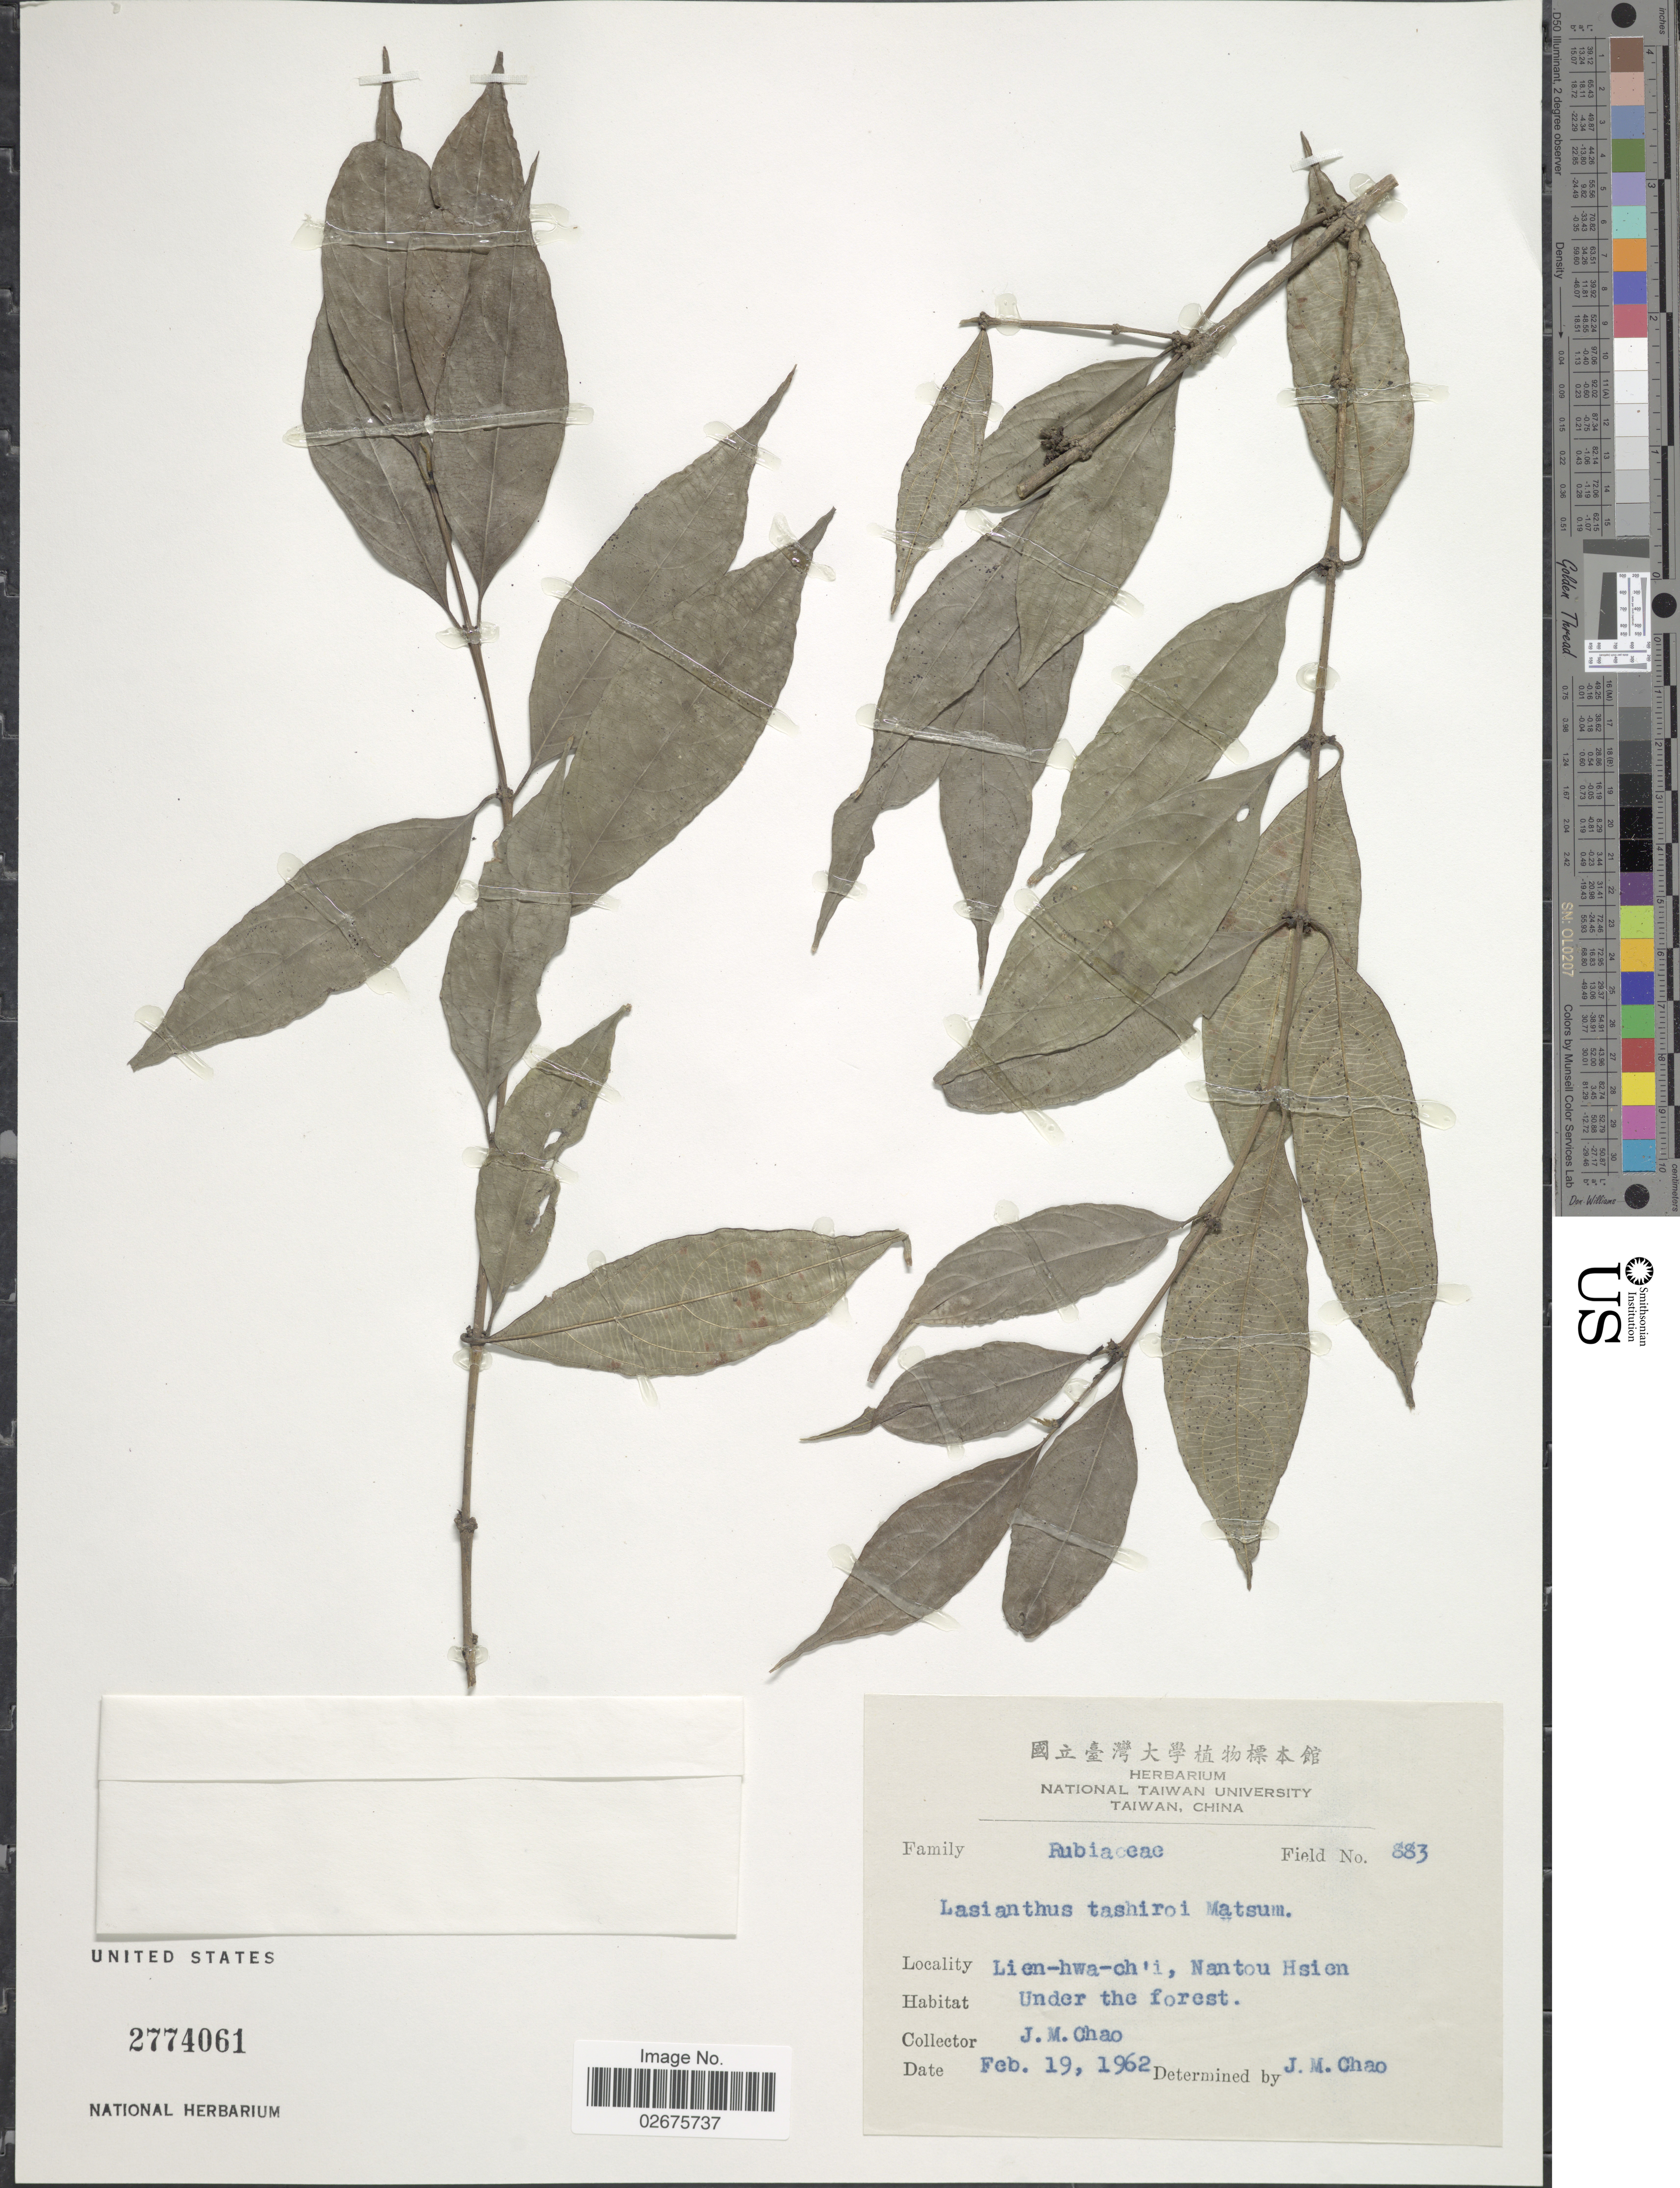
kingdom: Plantae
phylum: Tracheophyta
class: Magnoliopsida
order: Gentianales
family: Rubiaceae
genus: Lasianthus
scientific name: Lasianthus fordii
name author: Hance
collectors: J. Chao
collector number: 883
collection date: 1962-02-19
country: Taiwan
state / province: Nantou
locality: Lien-hwa-chi' i, Nantou Hsien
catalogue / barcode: US 2774061